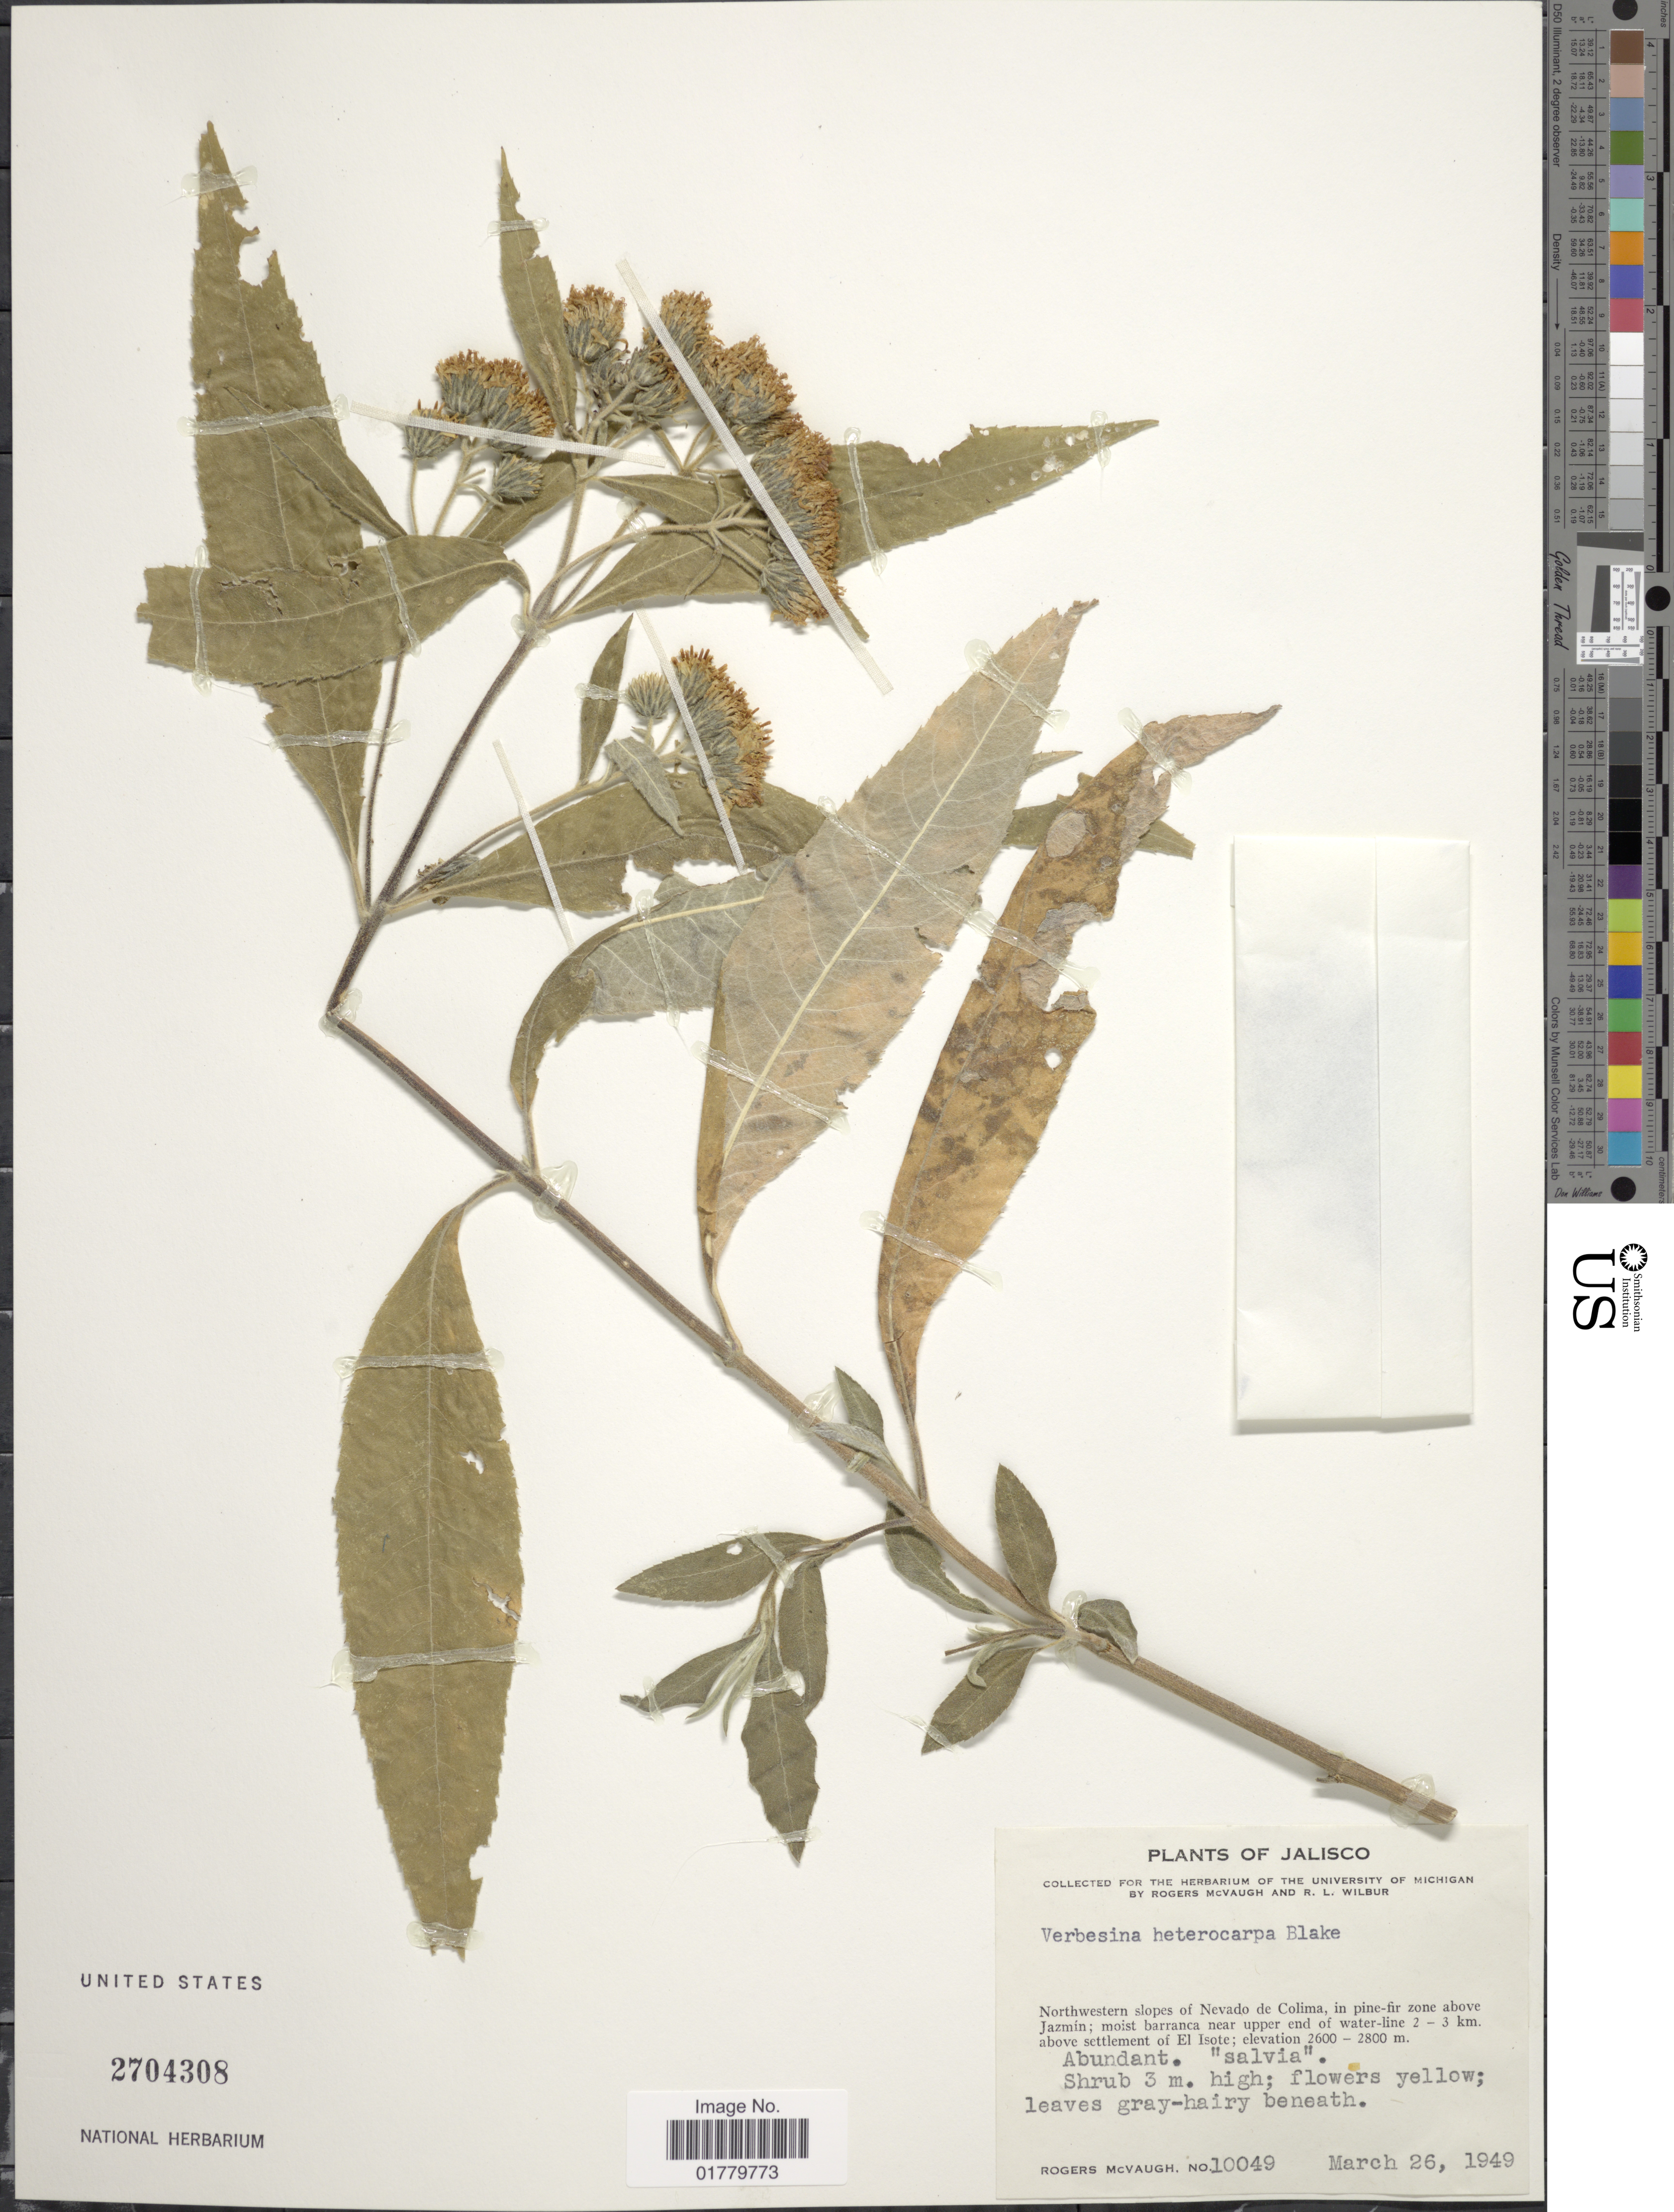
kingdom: Plantae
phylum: Tracheophyta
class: Magnoliopsida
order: Asterales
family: Asteraceae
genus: Verbesina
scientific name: Verbesina heterocarpa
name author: S.F. Blake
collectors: R. McVaugh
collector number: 10049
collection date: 1949-03-26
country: Mexico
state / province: Jalisco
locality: Northwestern slopes of Nevado de Colima, in pine-fir zone above Jazmín; moist barranca near upper end of water-line 2-3 km. above settlement of El Isote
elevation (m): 2600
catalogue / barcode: US 2704308